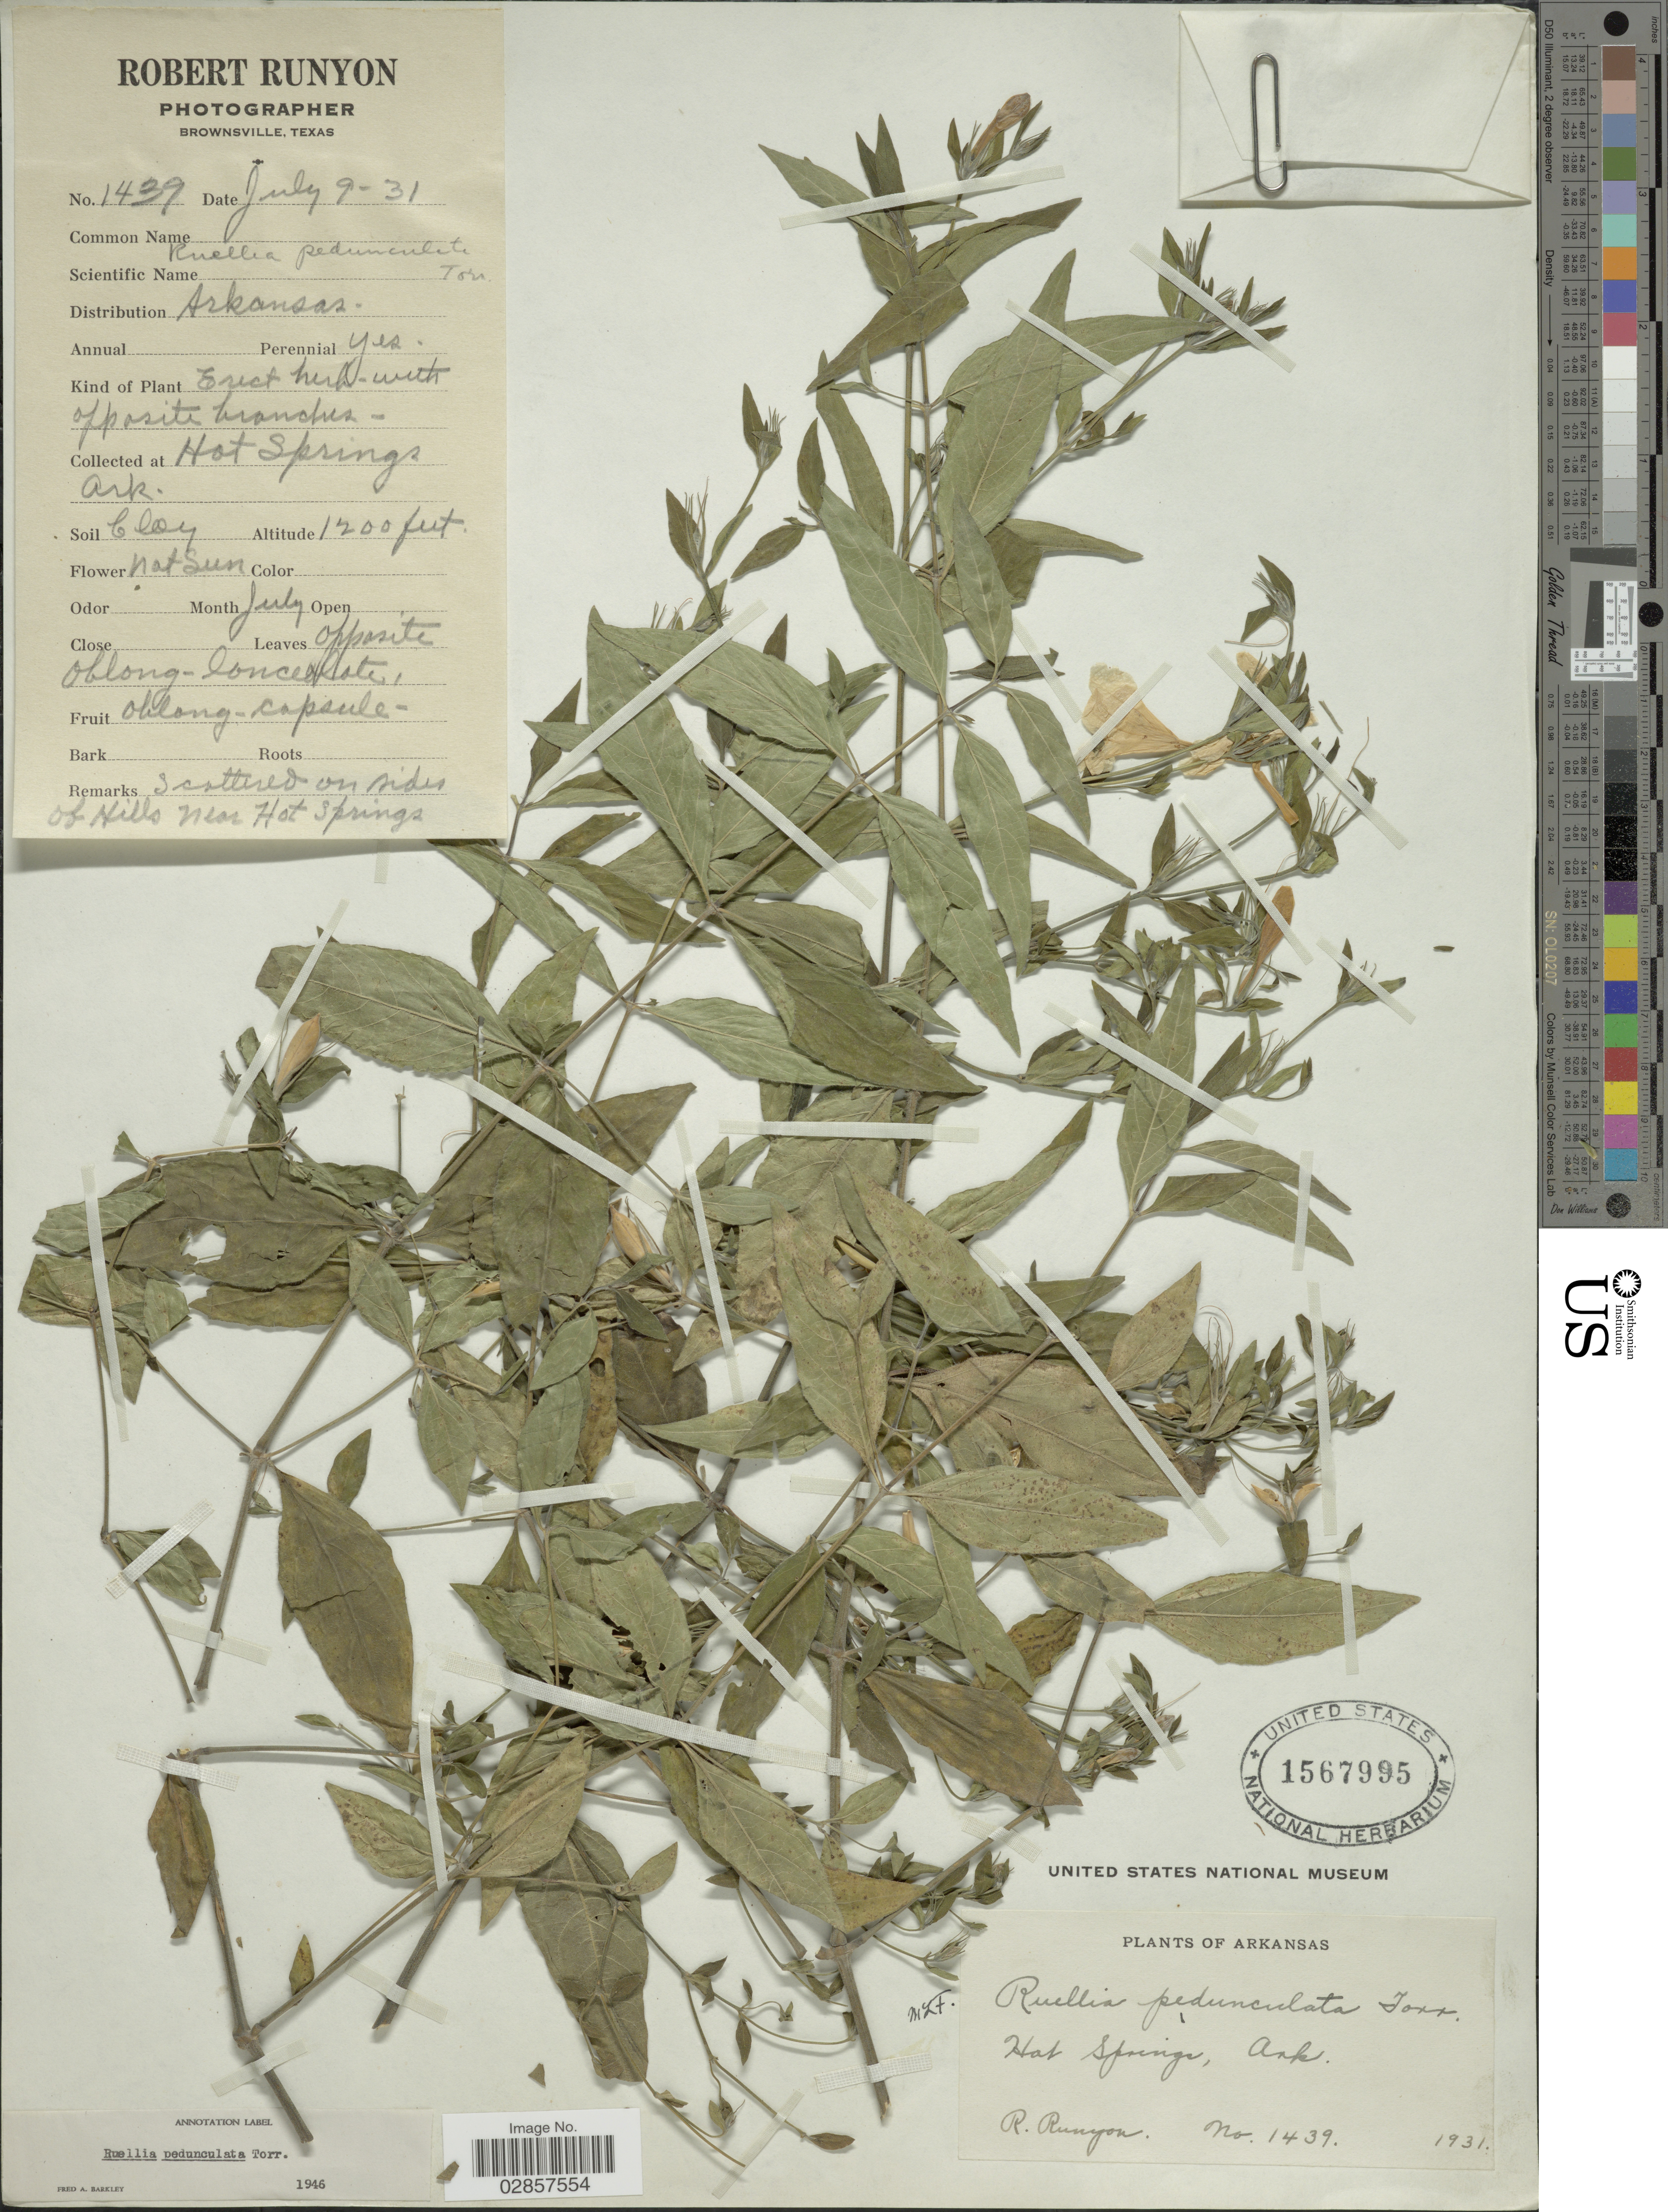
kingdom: Plantae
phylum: Tracheophyta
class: Magnoliopsida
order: Lamiales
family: Acanthaceae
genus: Ruellia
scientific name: Ruellia pedunculata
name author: Torr. ex A. Gray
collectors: R. Runyon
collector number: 1439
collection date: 1931-07-09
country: United States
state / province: Arkansas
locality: Hot Springs.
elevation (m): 366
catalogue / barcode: US 1567995